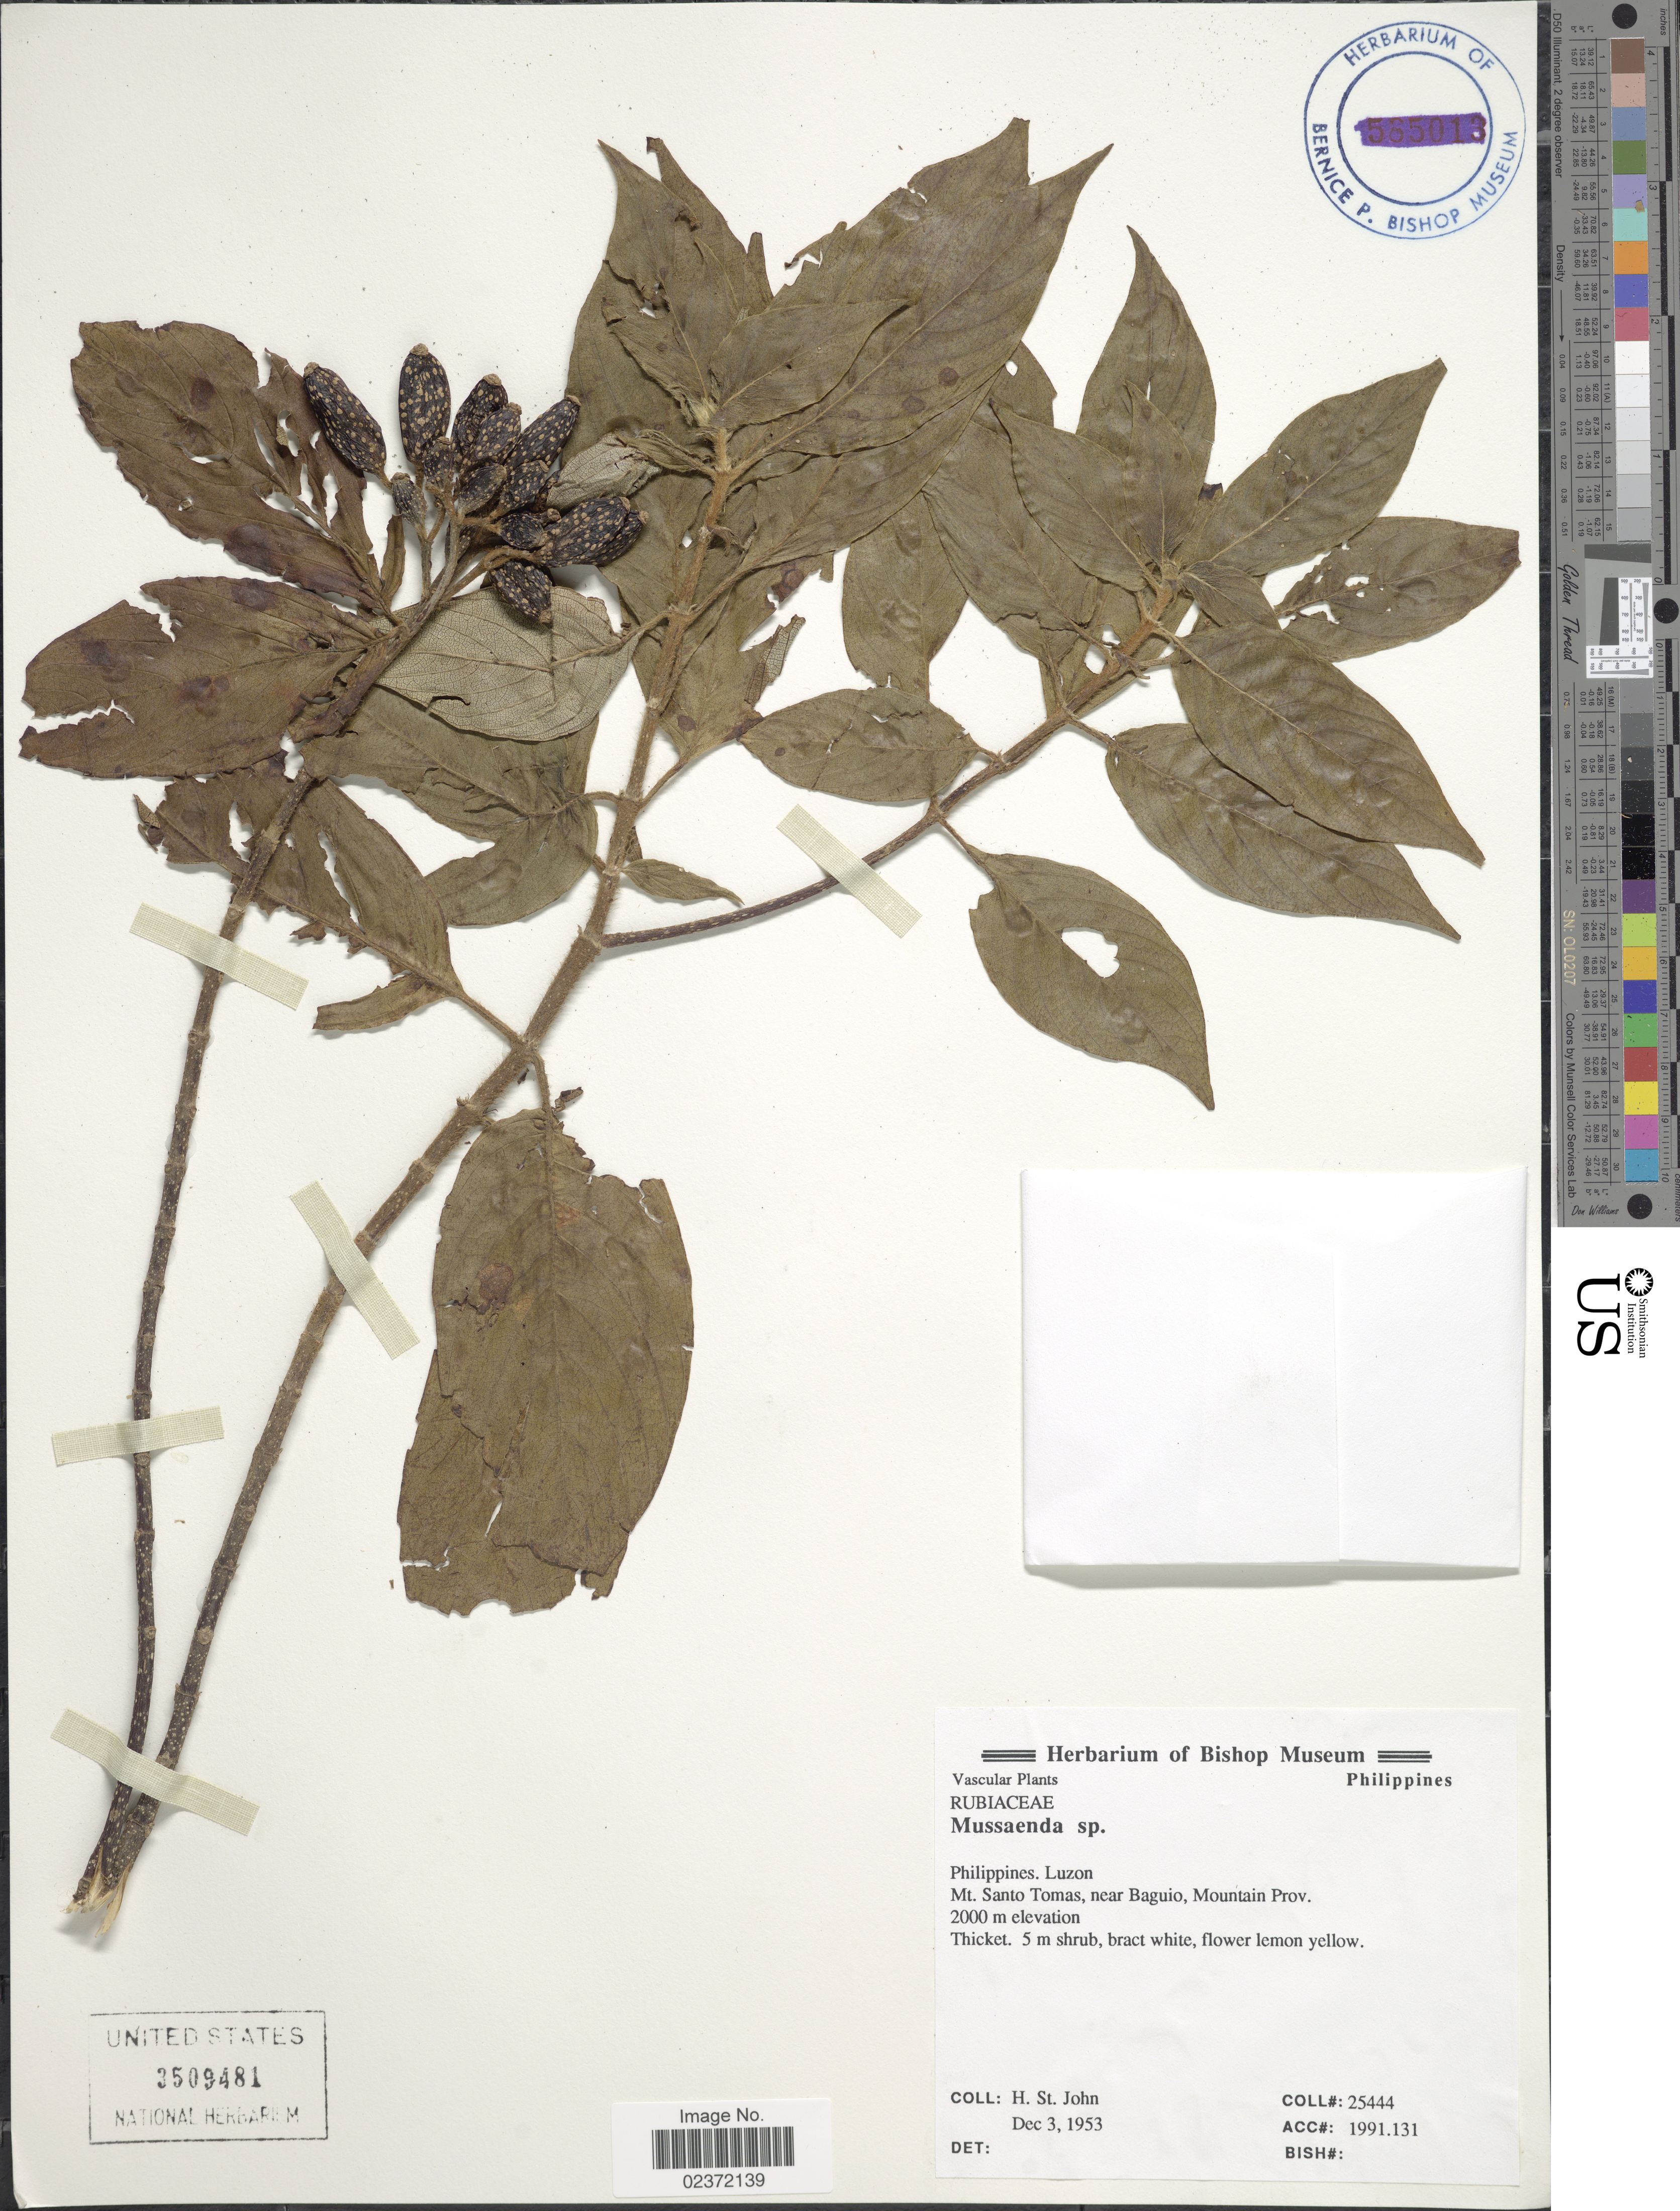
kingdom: Plantae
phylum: Tracheophyta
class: Magnoliopsida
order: Gentianales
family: Rubiaceae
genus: Mussaenda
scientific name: Mussaenda sp.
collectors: H. St. John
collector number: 25444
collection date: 1953-12-03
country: Philippines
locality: Mt. Santo Tomas, near Baguio, Mountain Prov.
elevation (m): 2000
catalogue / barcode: US 3509481